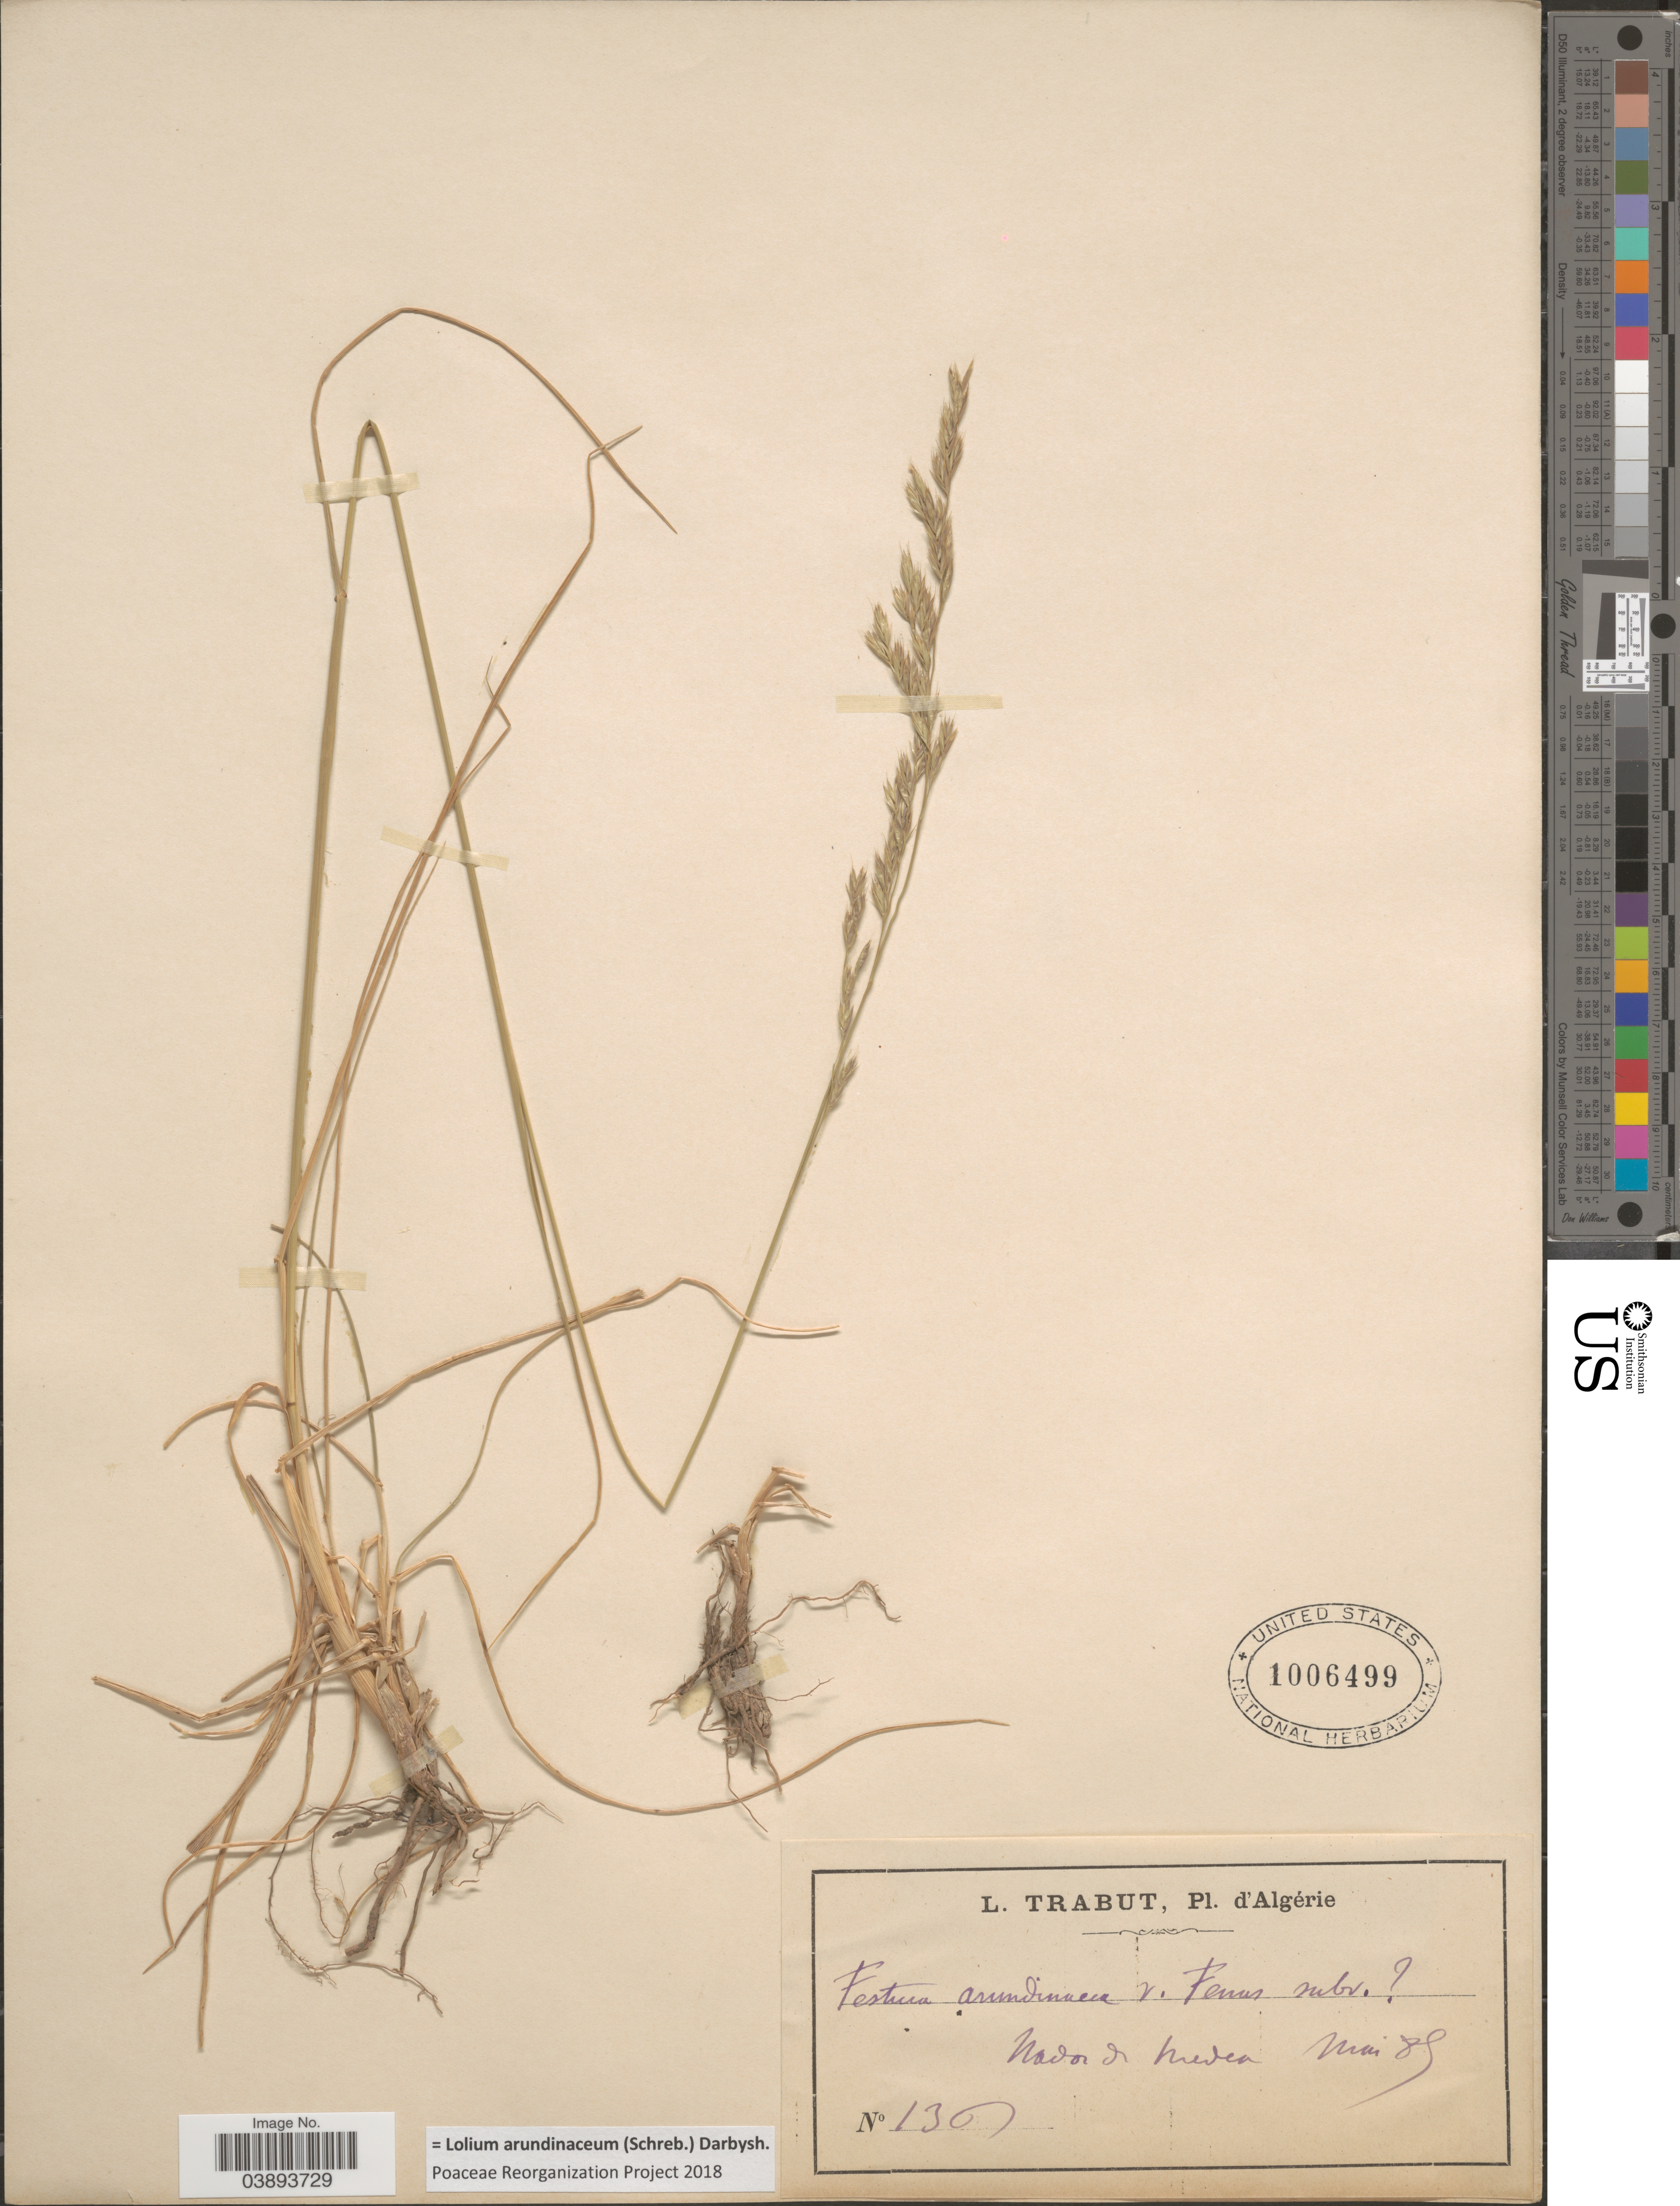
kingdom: Plantae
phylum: Tracheophyta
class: Liliopsida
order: Poales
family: Poaceae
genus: Lolium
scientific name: Lolium arundinaceum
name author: (Schreb.) Darbysh.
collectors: L. Trabut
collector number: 136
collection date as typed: Transcribed d/m/y: /5/89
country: Algeria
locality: D'Algérie. Nador de Medea.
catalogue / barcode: US 1006499